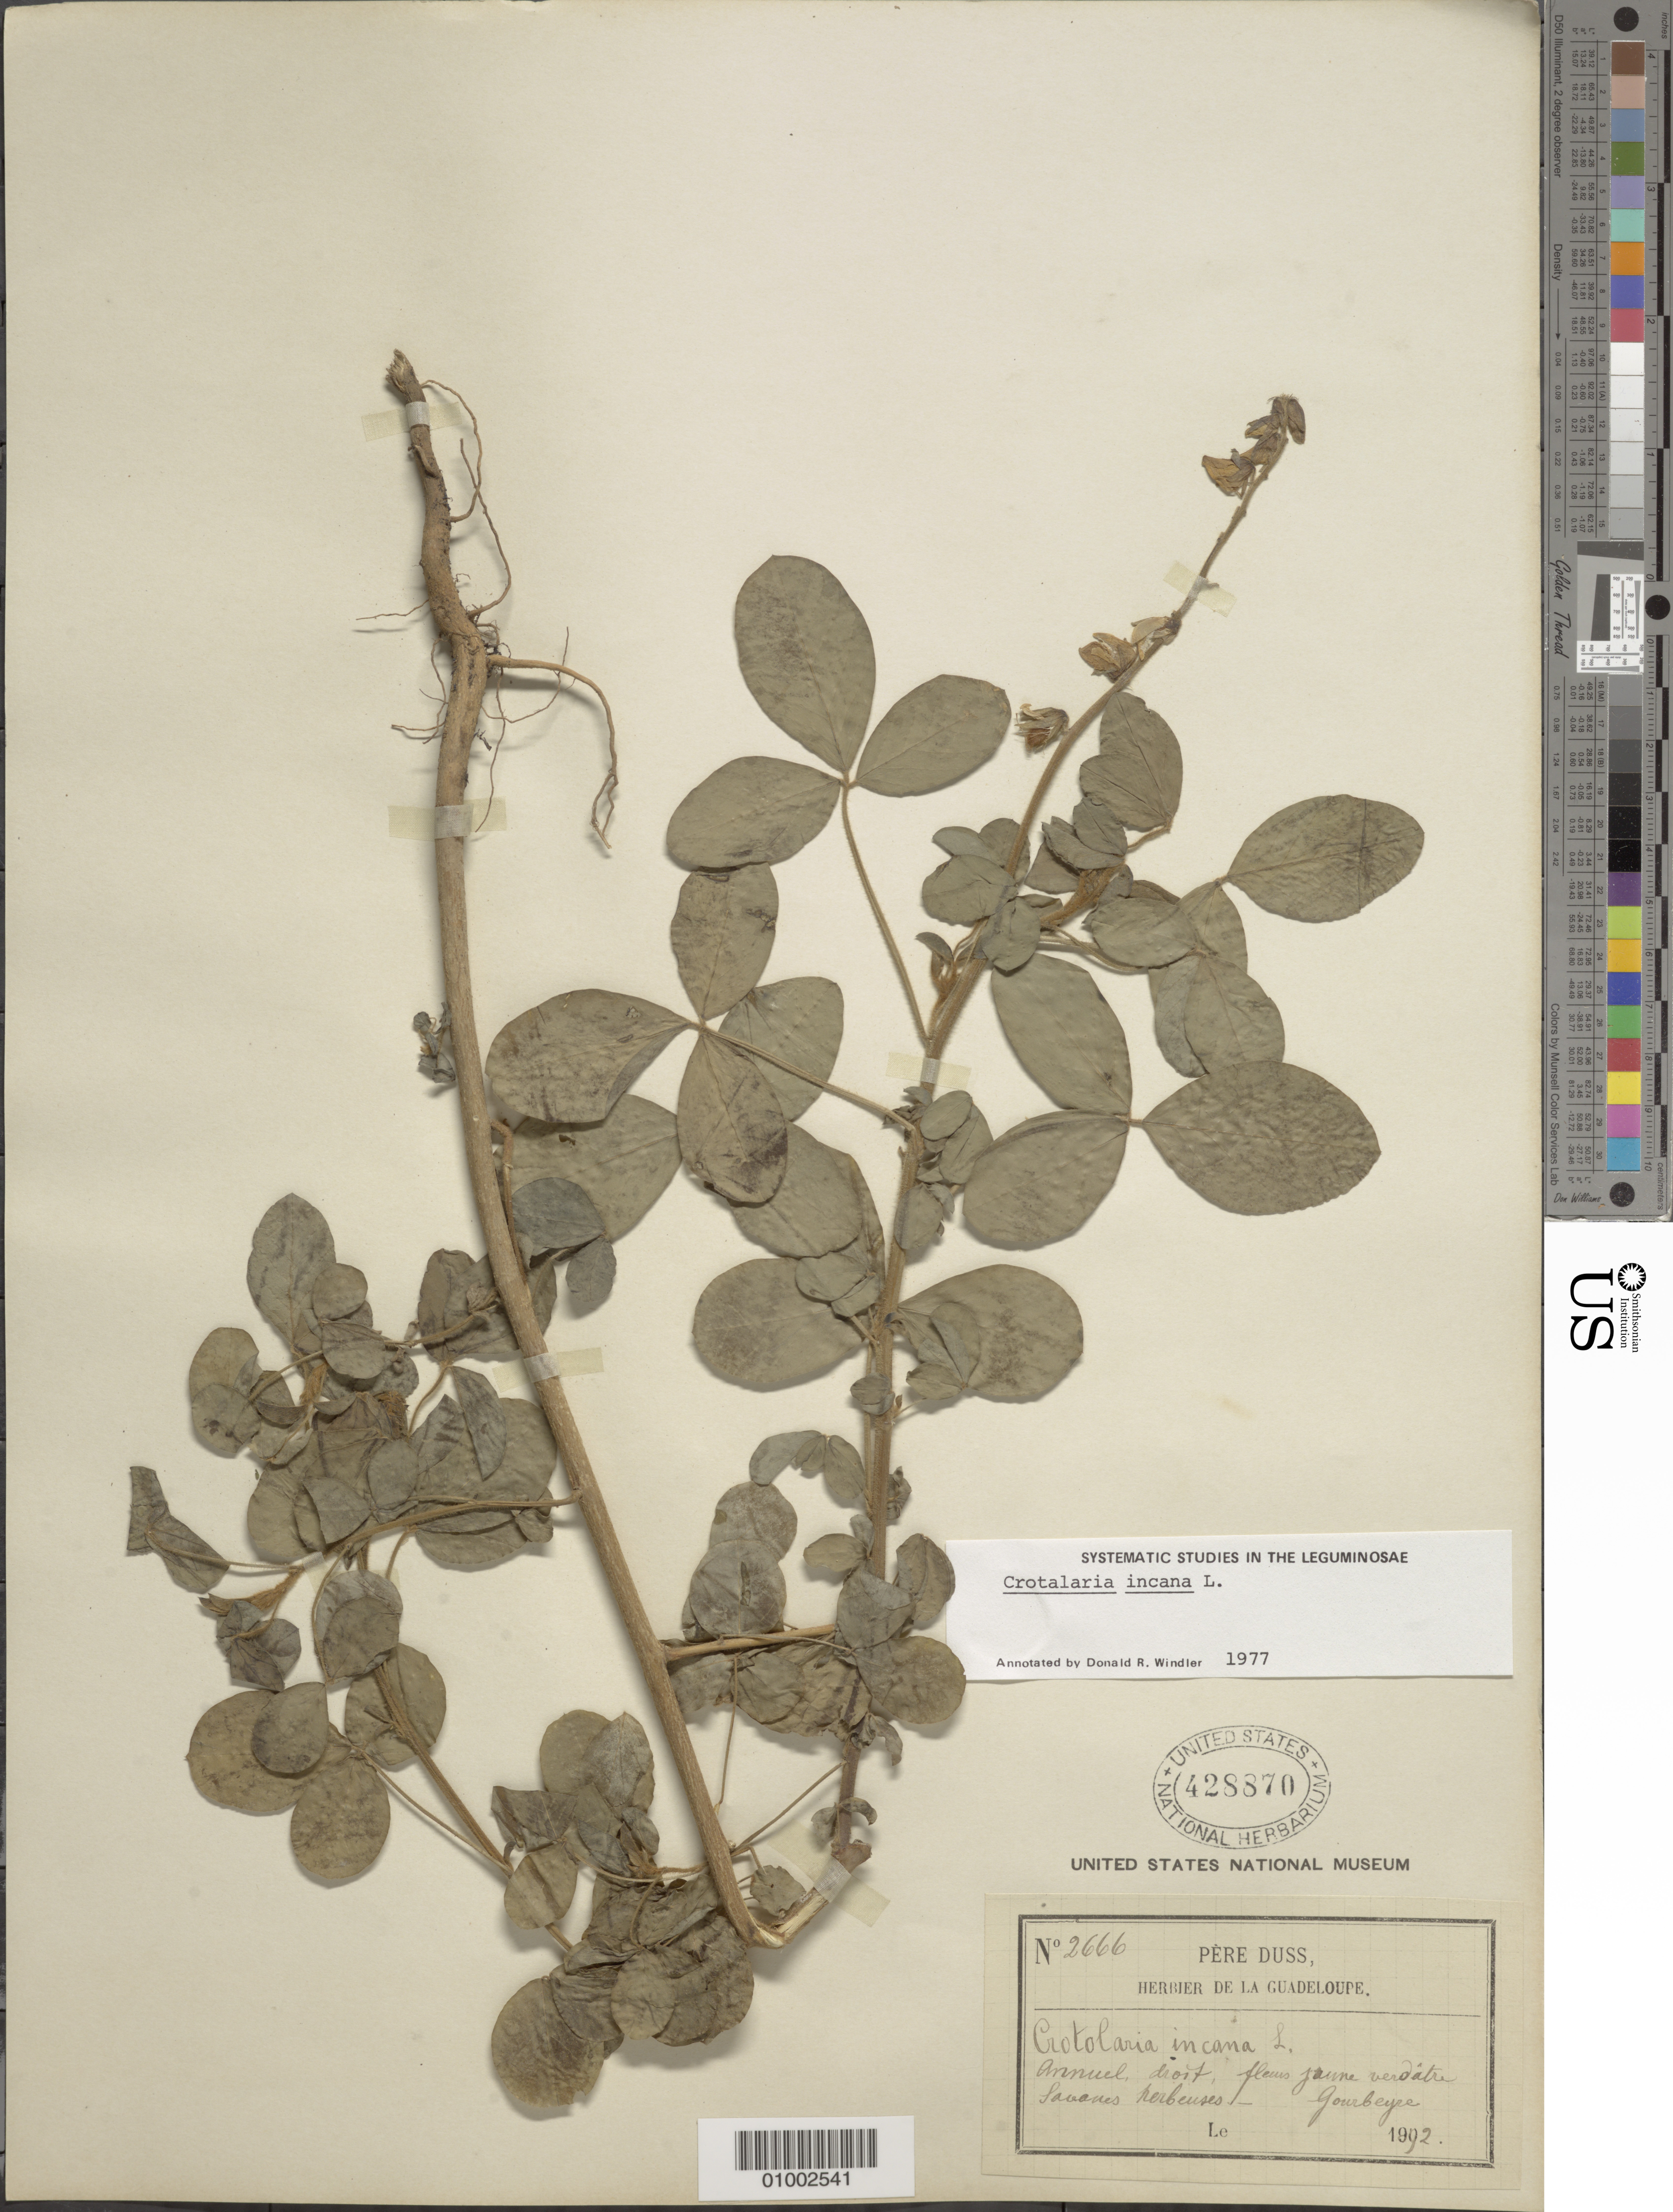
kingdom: Plantae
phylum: Tracheophyta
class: Magnoliopsida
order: Fabales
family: Fabaceae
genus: Crotalaria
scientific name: Crotalaria incana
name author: L.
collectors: Père Duss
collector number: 2666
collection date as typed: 1992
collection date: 1992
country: Guadeloupe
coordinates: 0 N, 0 E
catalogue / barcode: US 428870